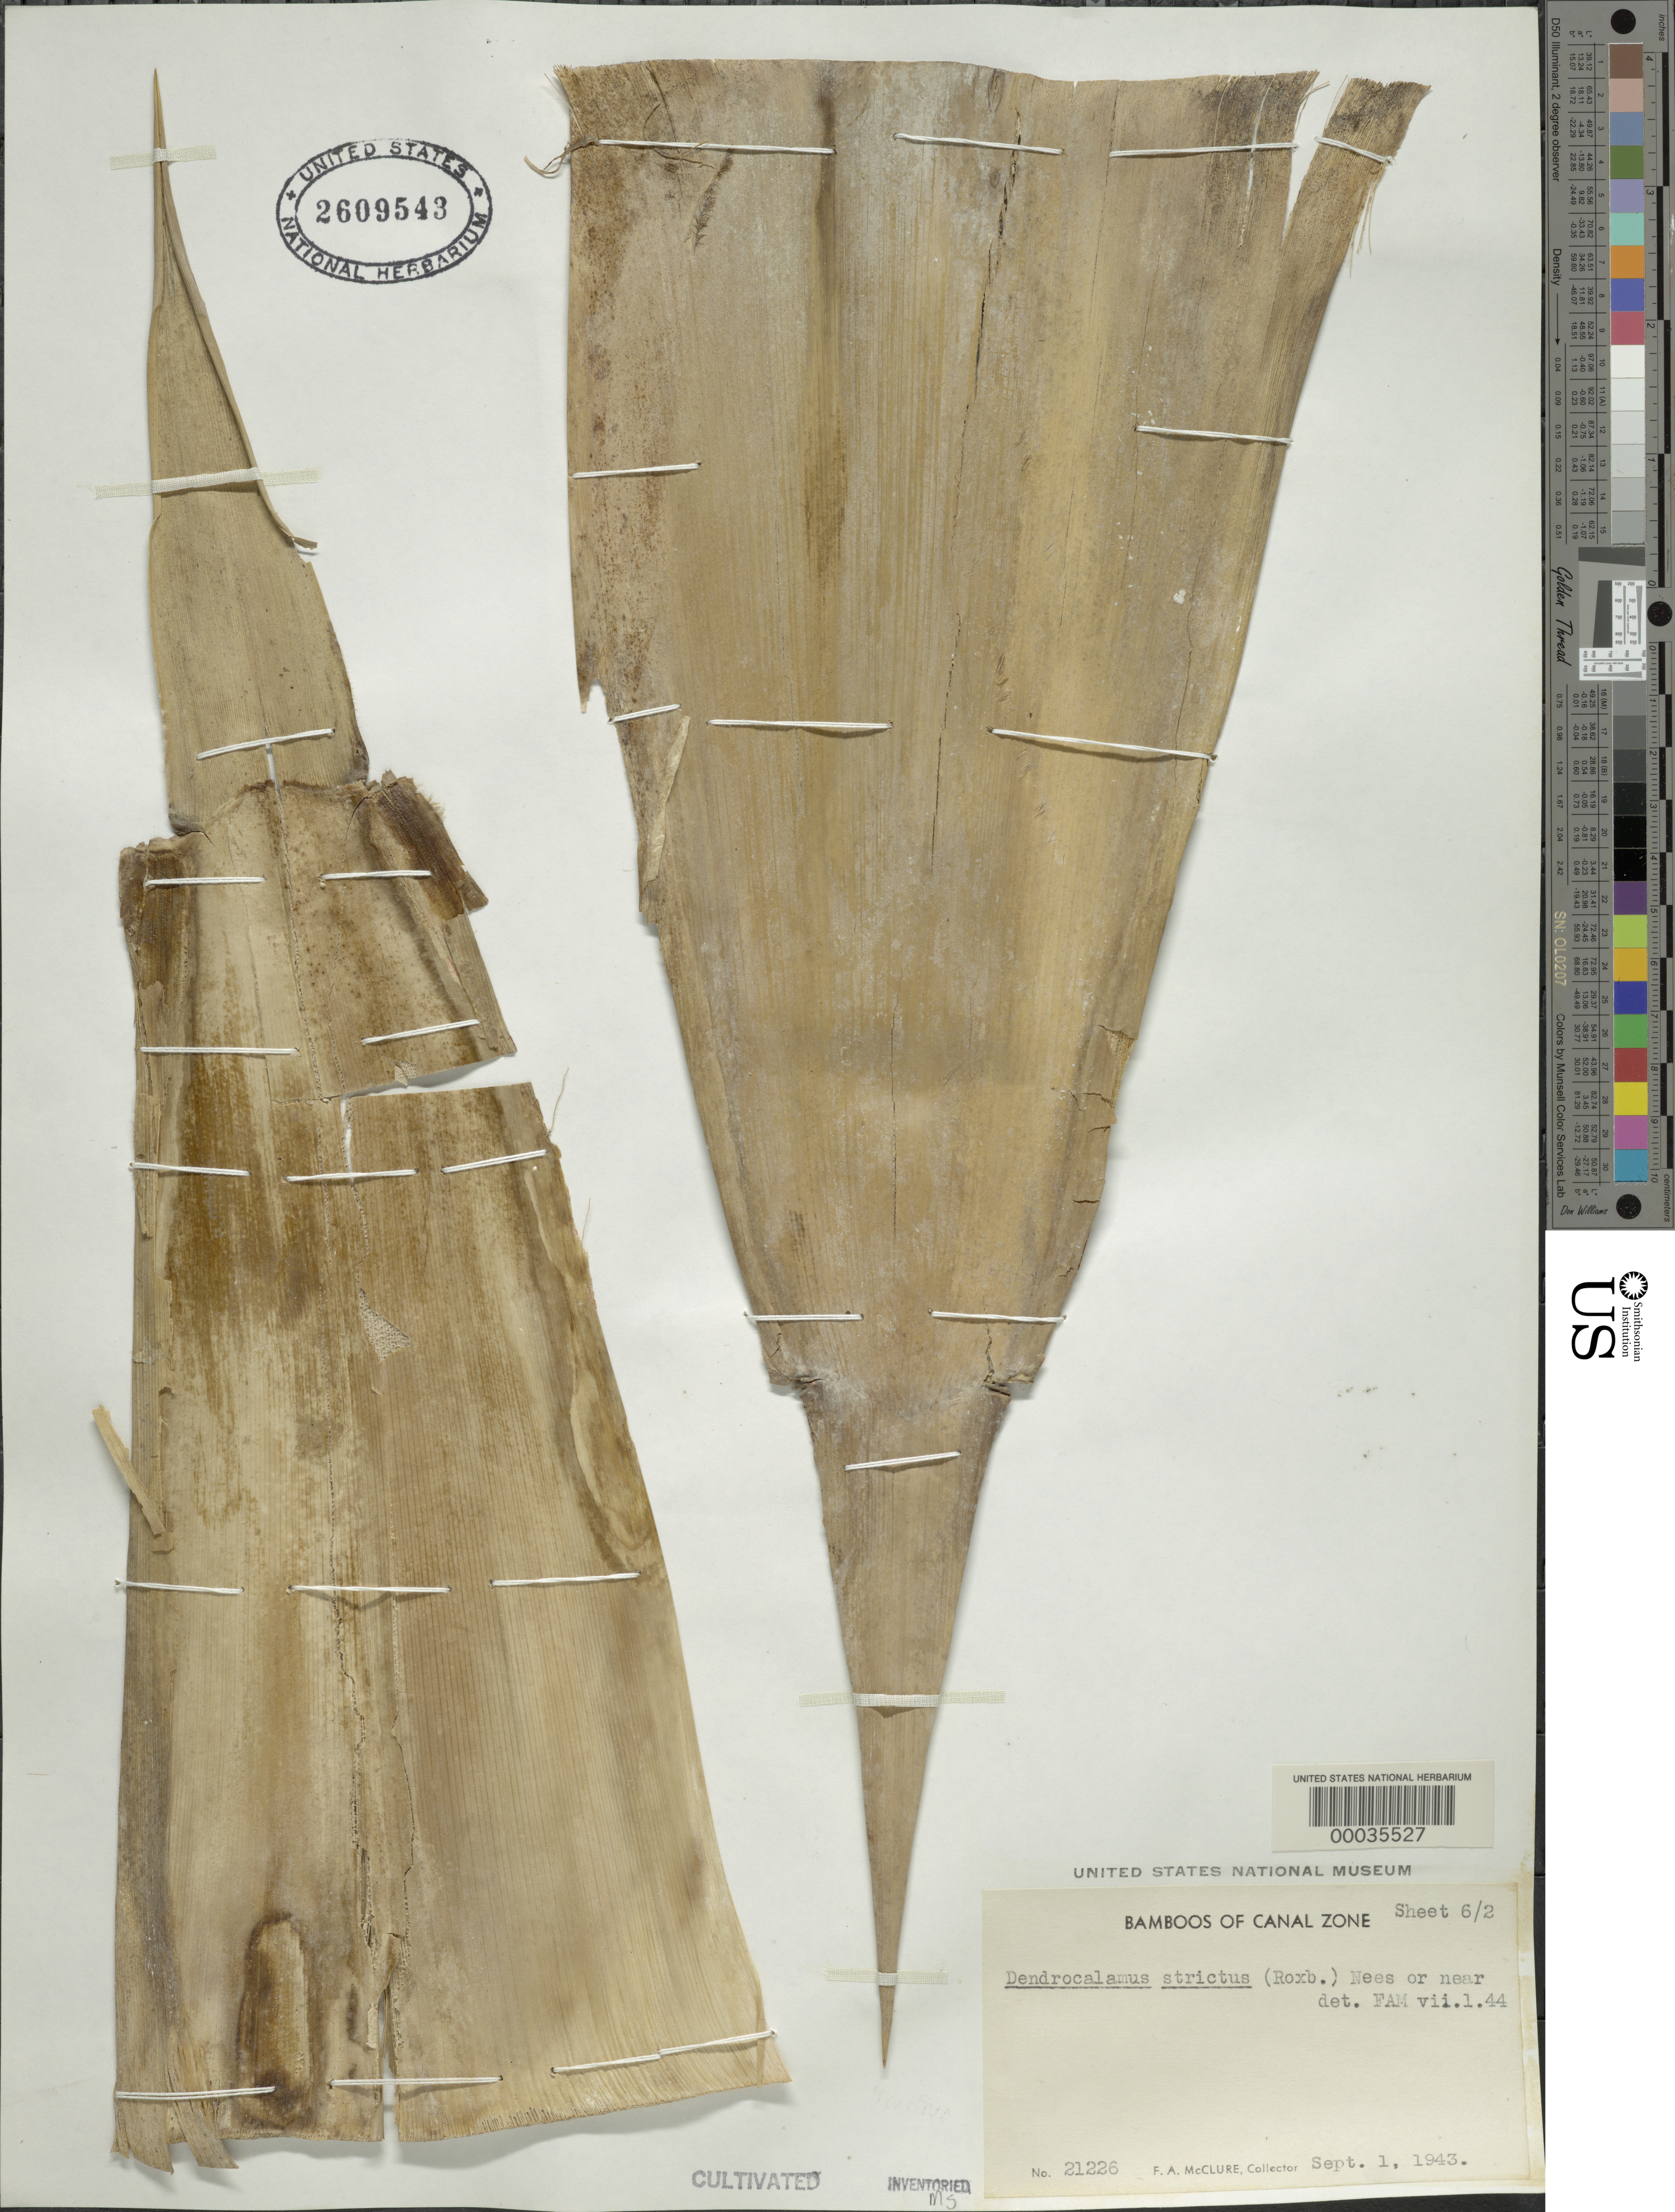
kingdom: Plantae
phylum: Tracheophyta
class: Liliopsida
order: Poales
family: Poaceae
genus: Dendrocalamus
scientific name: Dendrocalamus strictus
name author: (Roxb.) Nees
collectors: F. A. McClure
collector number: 21226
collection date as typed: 01 Sep 1943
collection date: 1943-09-01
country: Panama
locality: Esperimental Garden-summit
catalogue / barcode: US 2609543